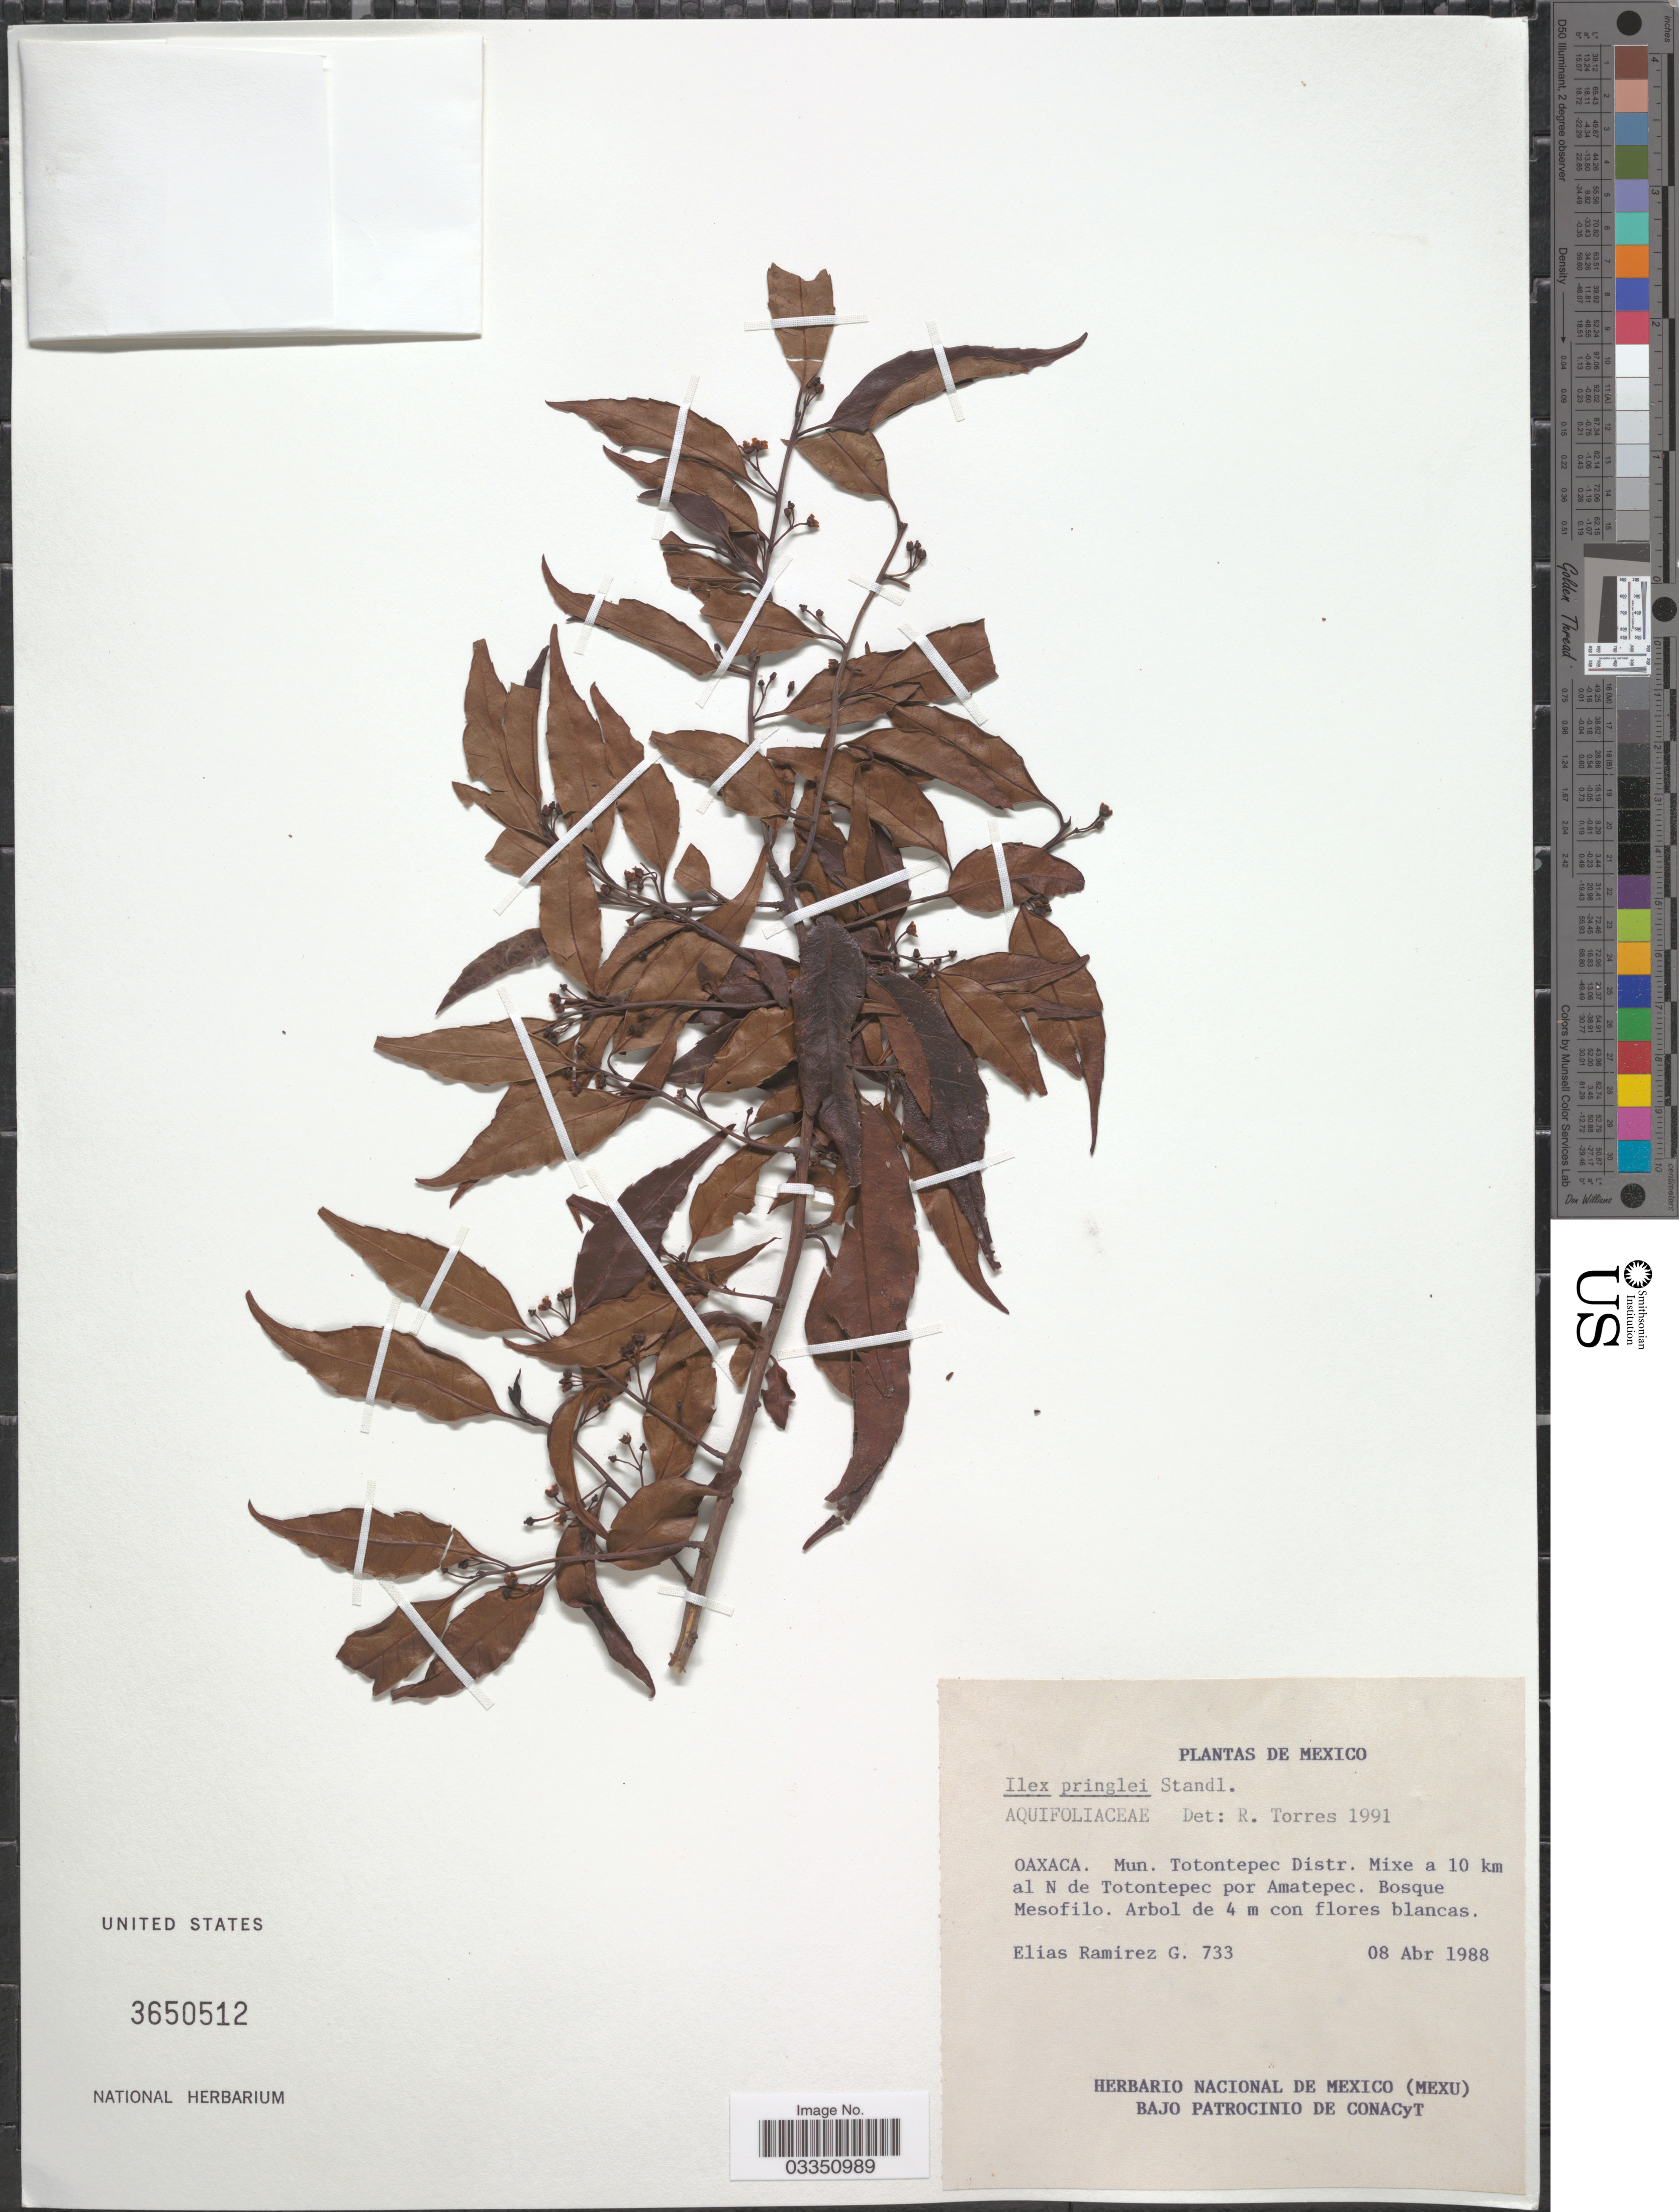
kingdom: Plantae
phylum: Tracheophyta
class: Magnoliopsida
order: Aquifoliales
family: Aquifoliaceae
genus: Ilex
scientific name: Ilex liebmannii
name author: Standl.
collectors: E. Ramirez G.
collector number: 733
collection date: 1988-04-08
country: Mexico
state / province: Oaxaca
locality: Mun. Totontepec Distr. Mixe a 10 km al N de Totontepec por Amatepec. Bosque Mesofilo.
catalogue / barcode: US 3650512